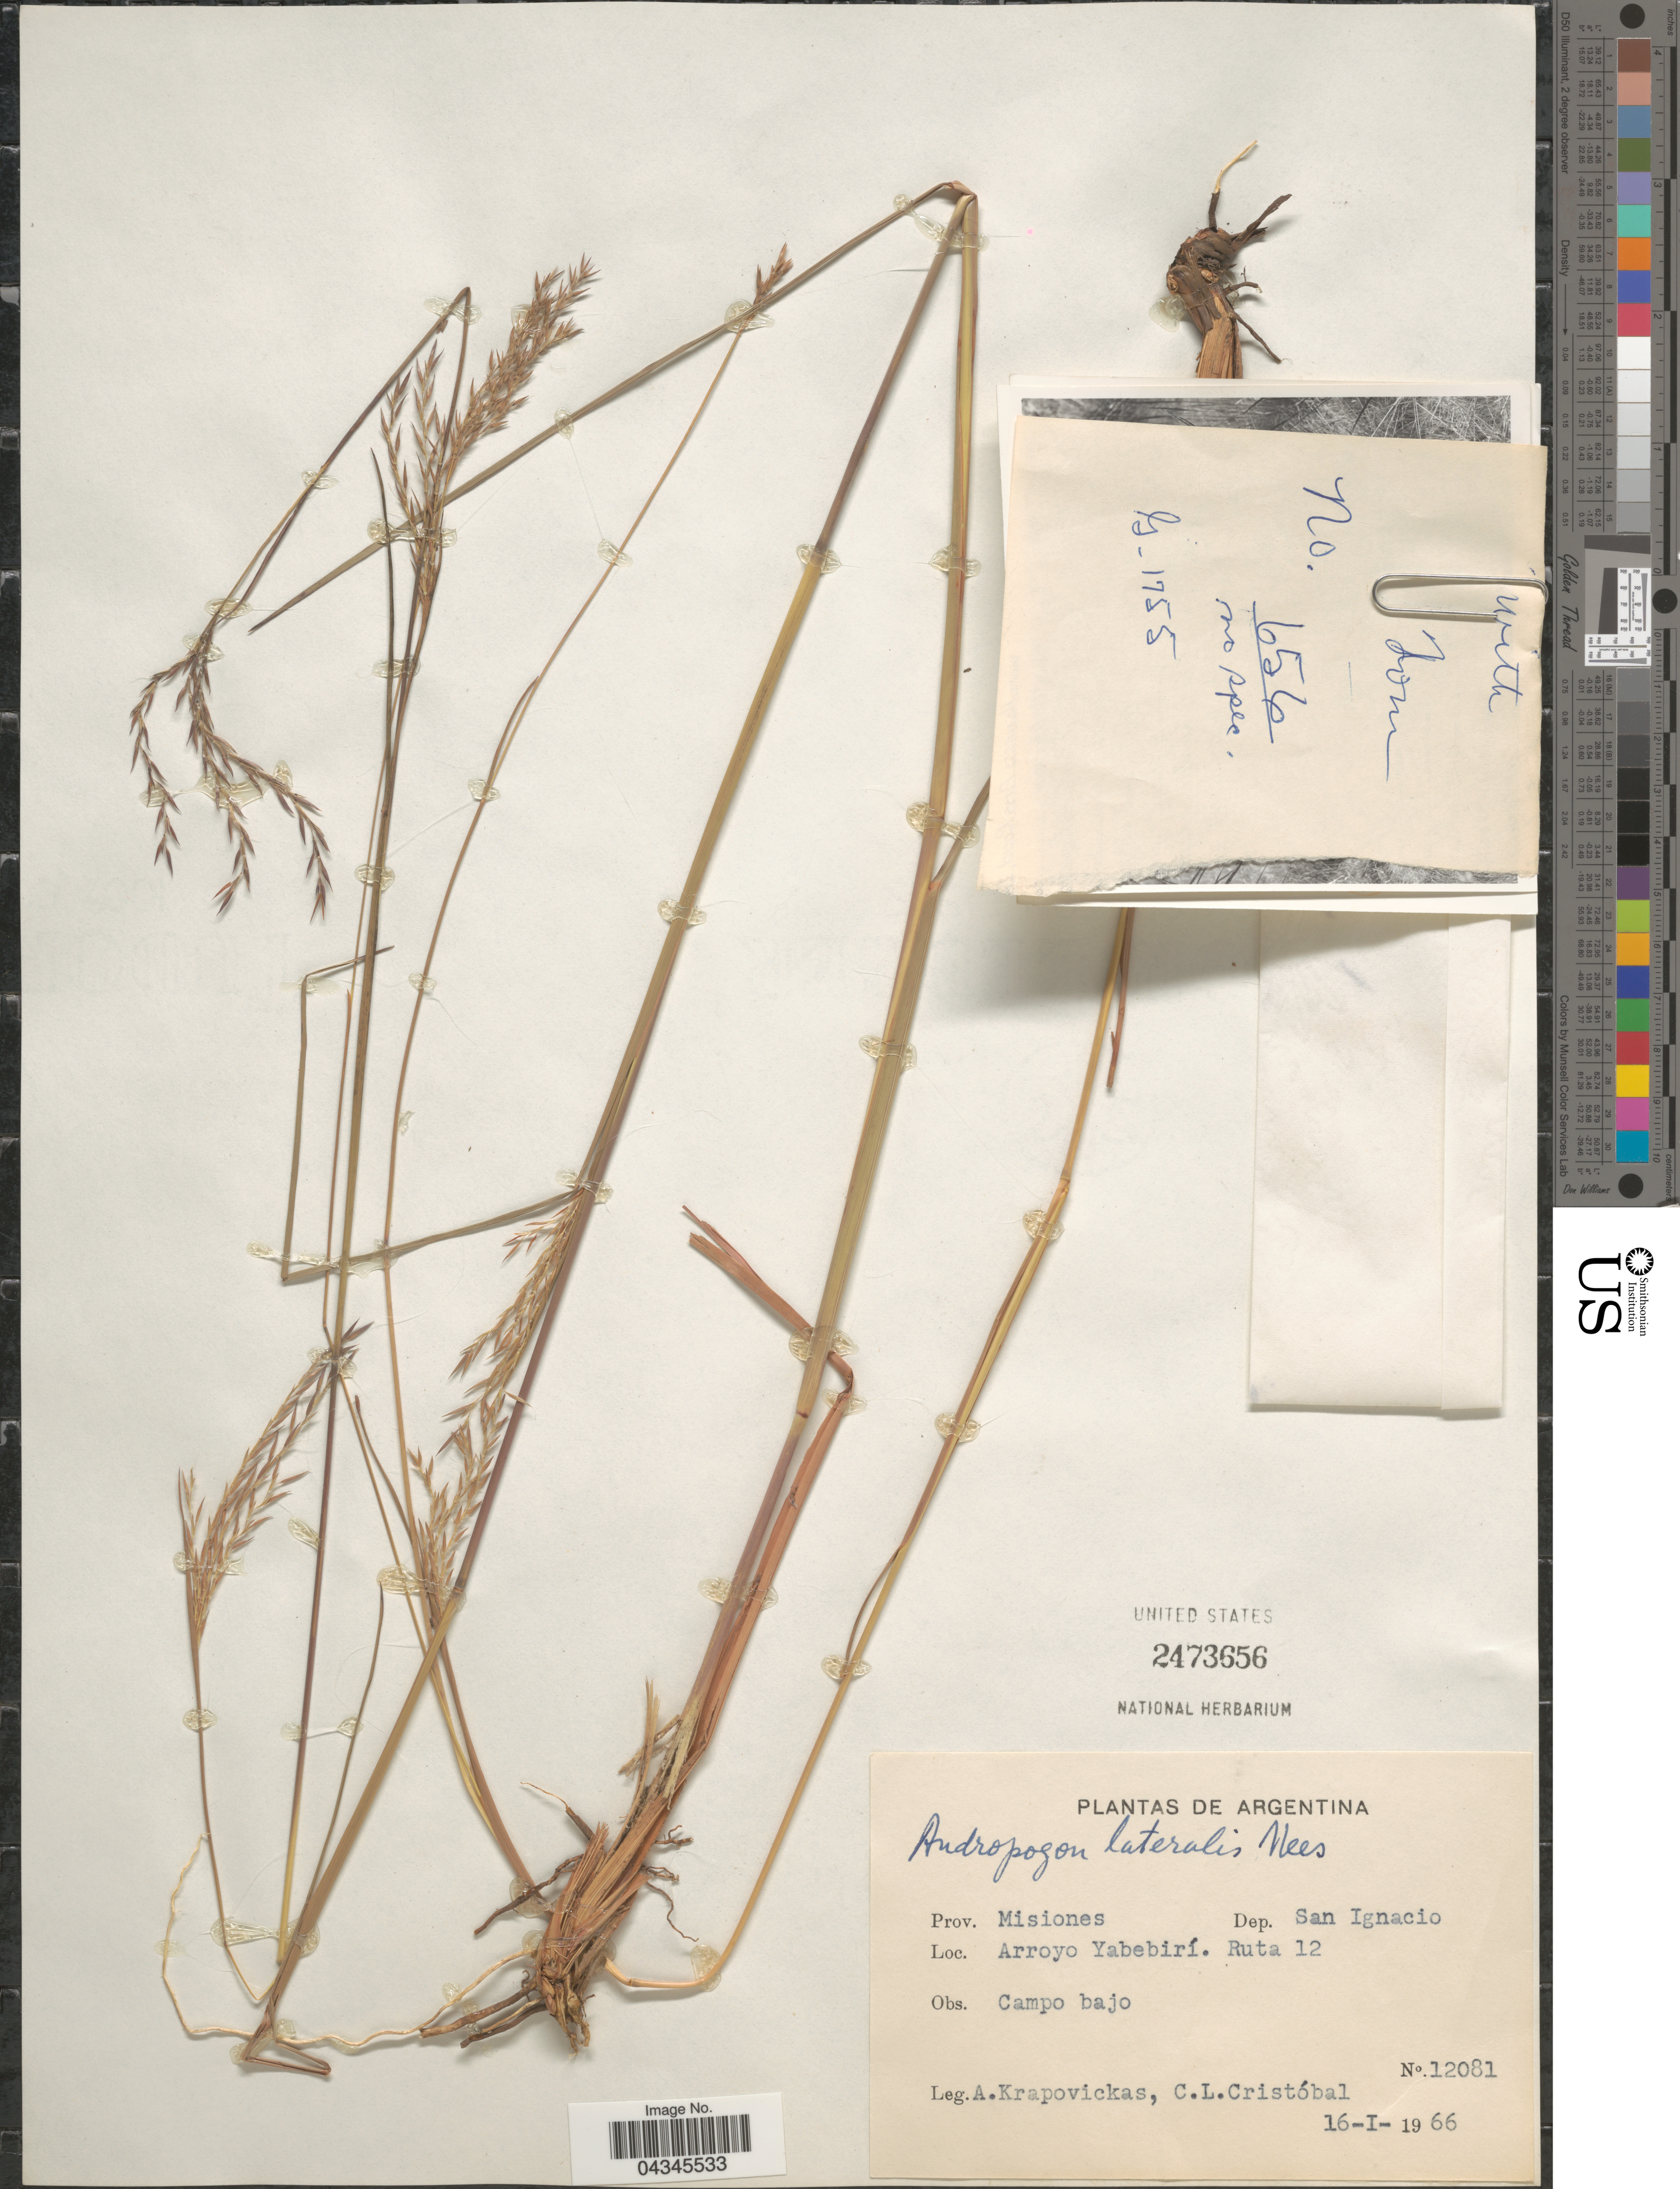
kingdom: Plantae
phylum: Tracheophyta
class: Liliopsida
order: Poales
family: Poaceae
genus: Andropogon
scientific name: Andropogon lateralis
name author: Nees in Mart.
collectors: A. Krapovickas & C. L. Cristóbal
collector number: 12081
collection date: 1966-01-16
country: Argentina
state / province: Misiones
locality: Dep. San Ignacio. Arroyo Yabebirí. Ruta 12.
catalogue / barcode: US 2473656